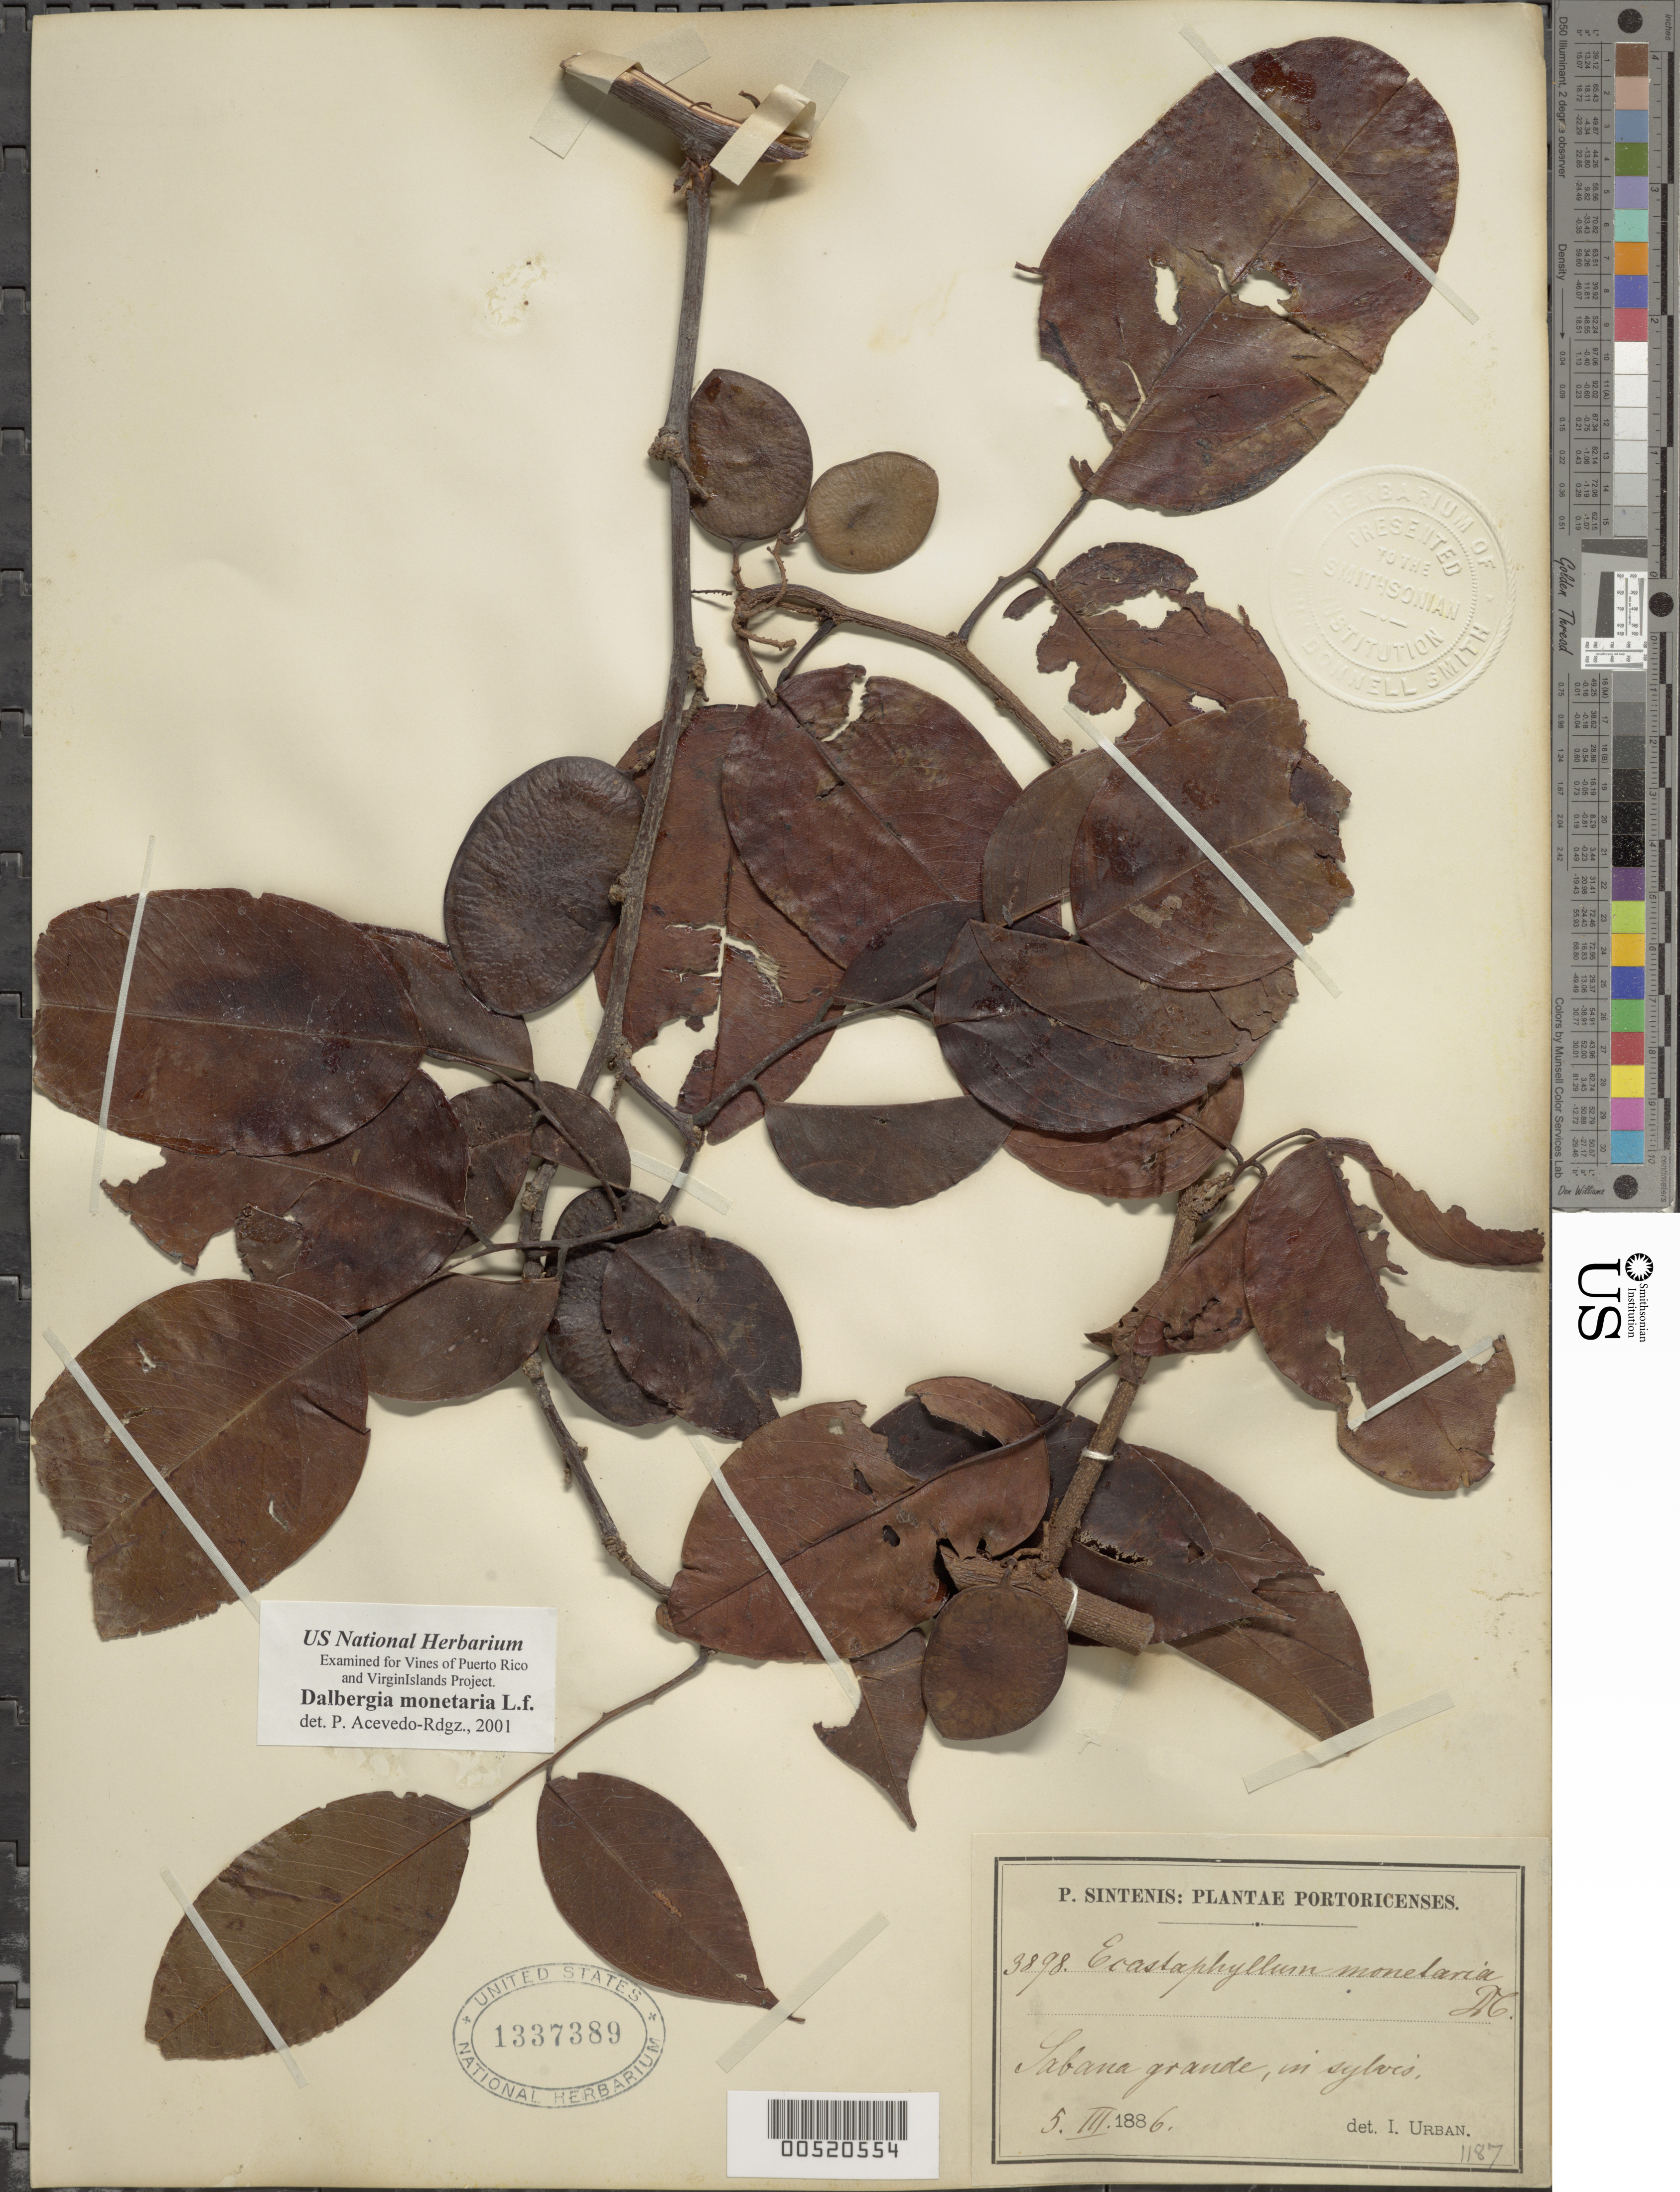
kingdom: Plantae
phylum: Tracheophyta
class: Magnoliopsida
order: Fabales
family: Fabaceae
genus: Dalbergia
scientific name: Dalbergia monetaria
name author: L. f.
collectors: P. Sintenis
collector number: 3898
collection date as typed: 05 Mar 1886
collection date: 1886-03-05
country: Puerto Rico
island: Greater Antilles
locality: Sabana Grande. In sylvis.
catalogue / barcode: US 1337389